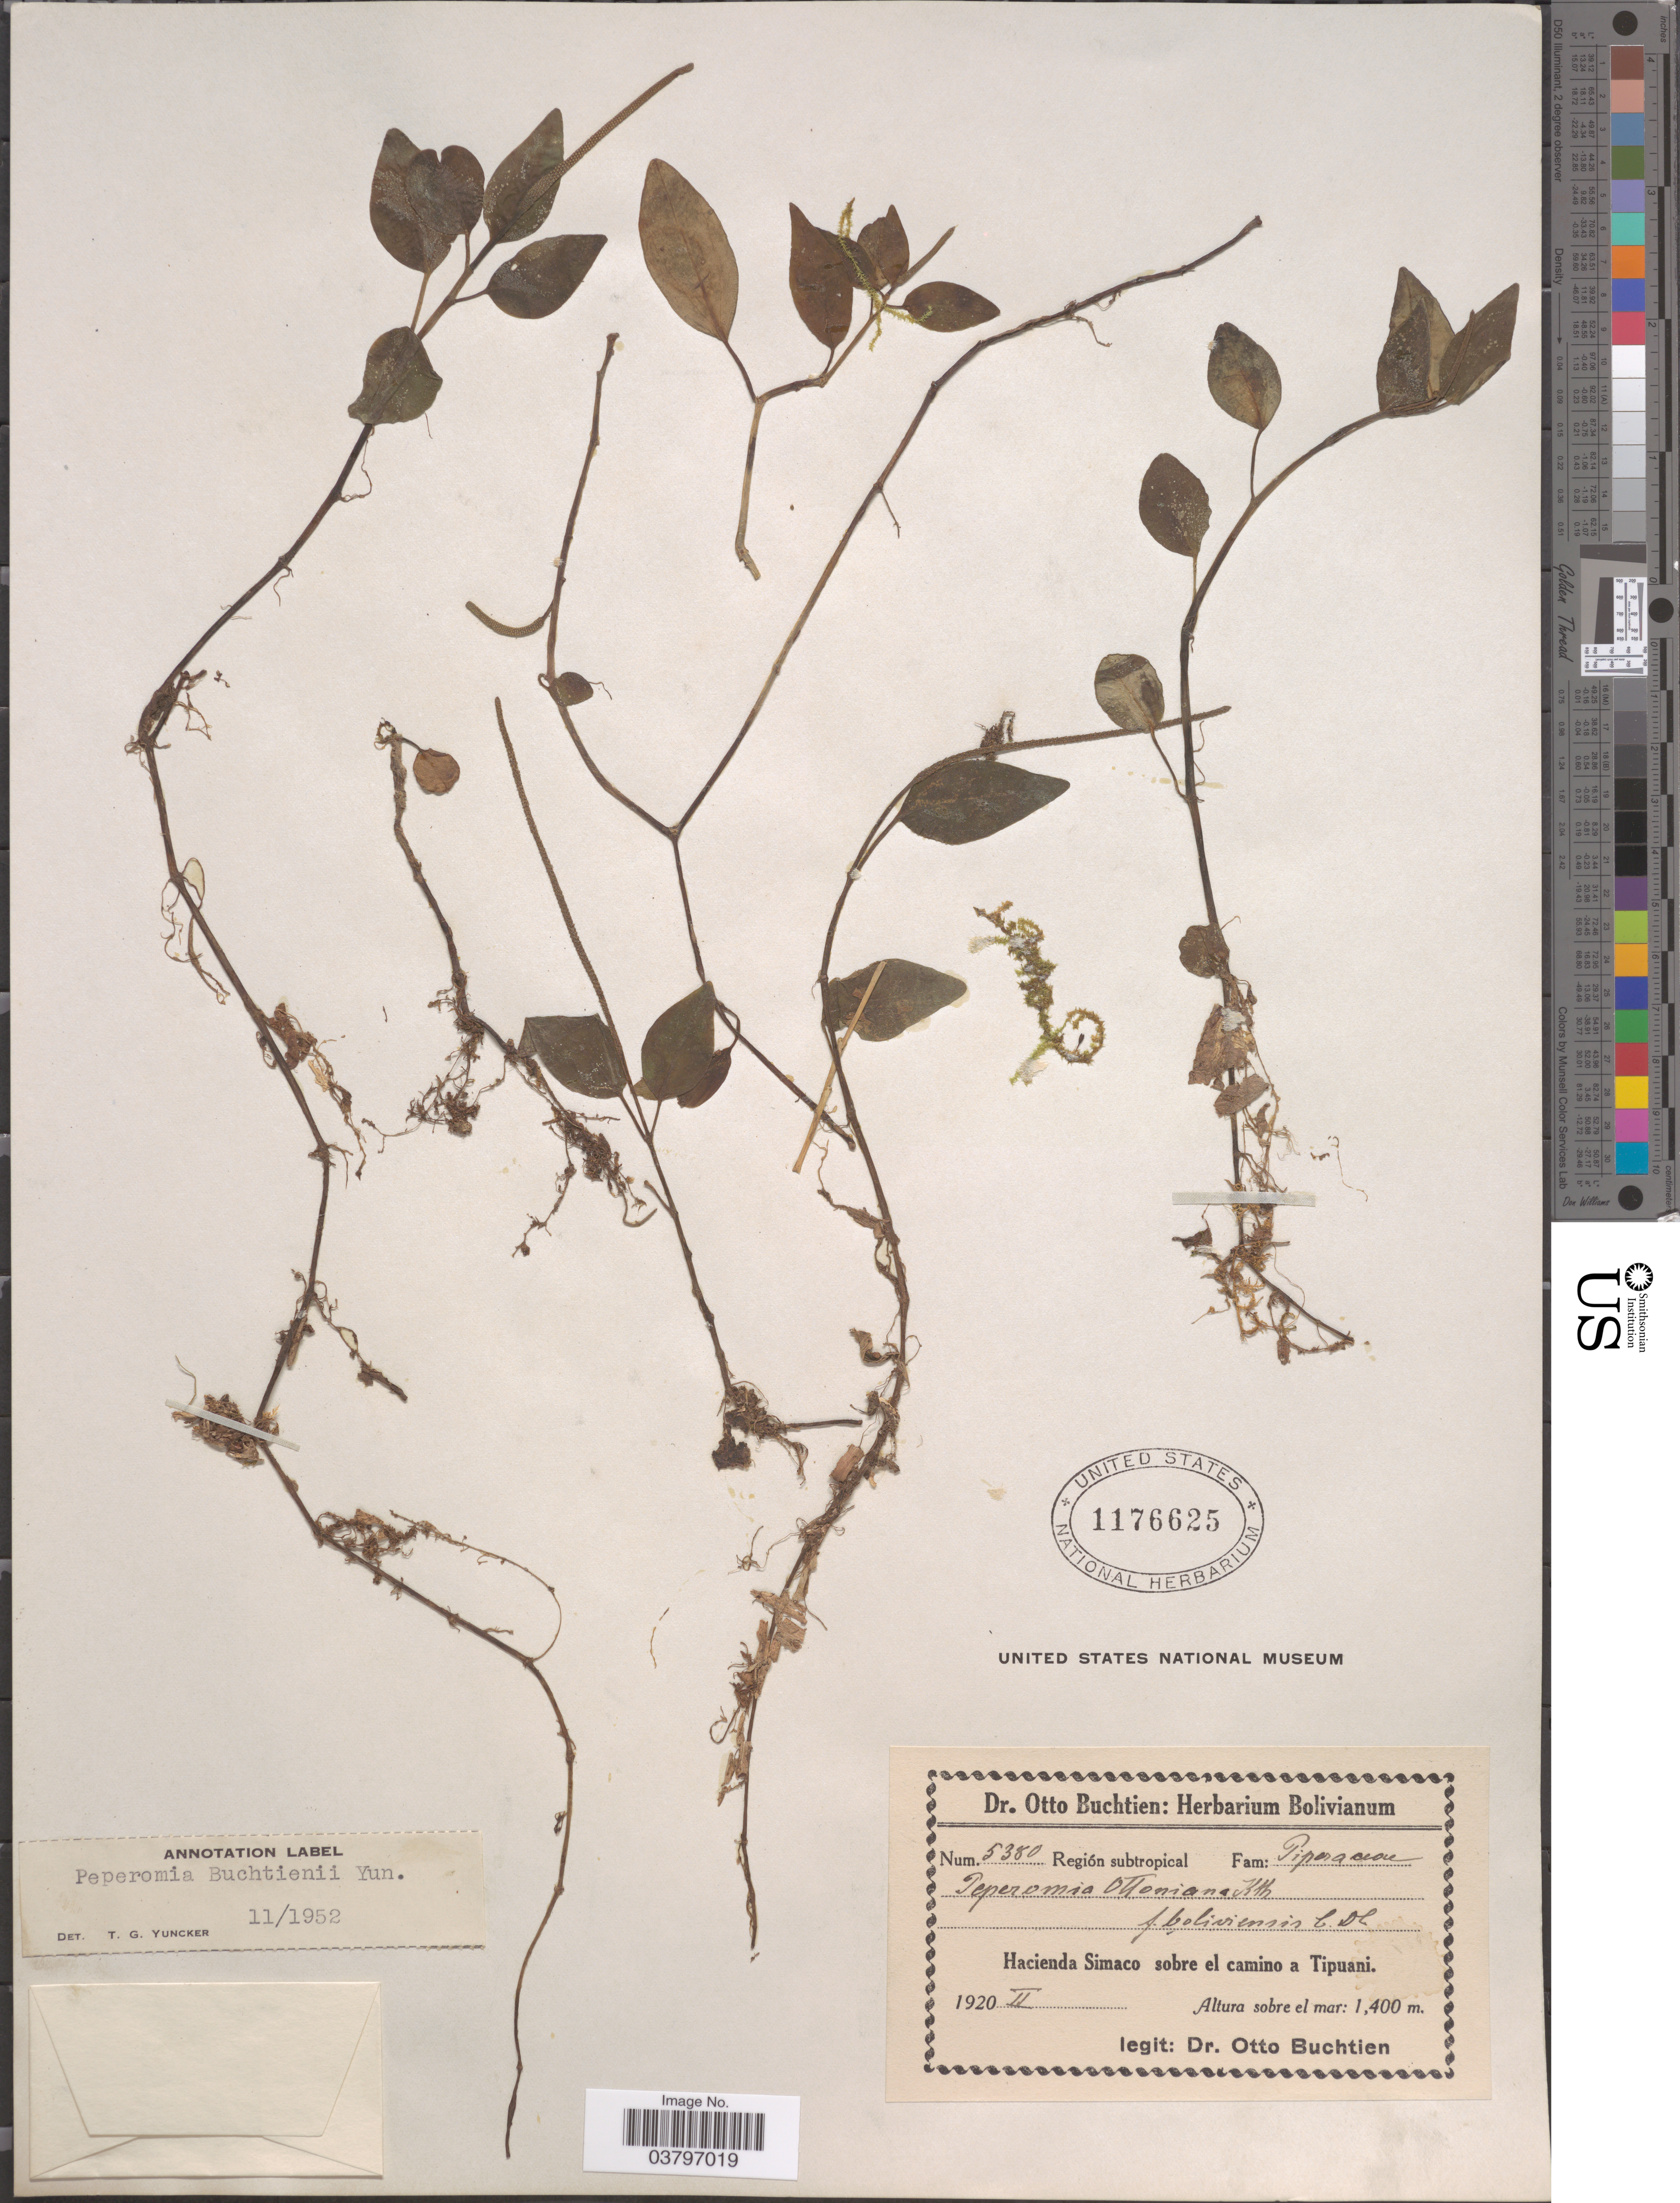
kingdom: Plantae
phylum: Tracheophyta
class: Magnoliopsida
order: Piperales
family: Piperaceae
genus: Peperomia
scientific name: Peperomia buchtienii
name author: Yunck.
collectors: O. Buchtien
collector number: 5380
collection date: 1920-02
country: Bolivia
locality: Región subtropical. Hacienda Simaco sobre el camino a Tipuani.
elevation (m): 1400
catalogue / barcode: US 1176625